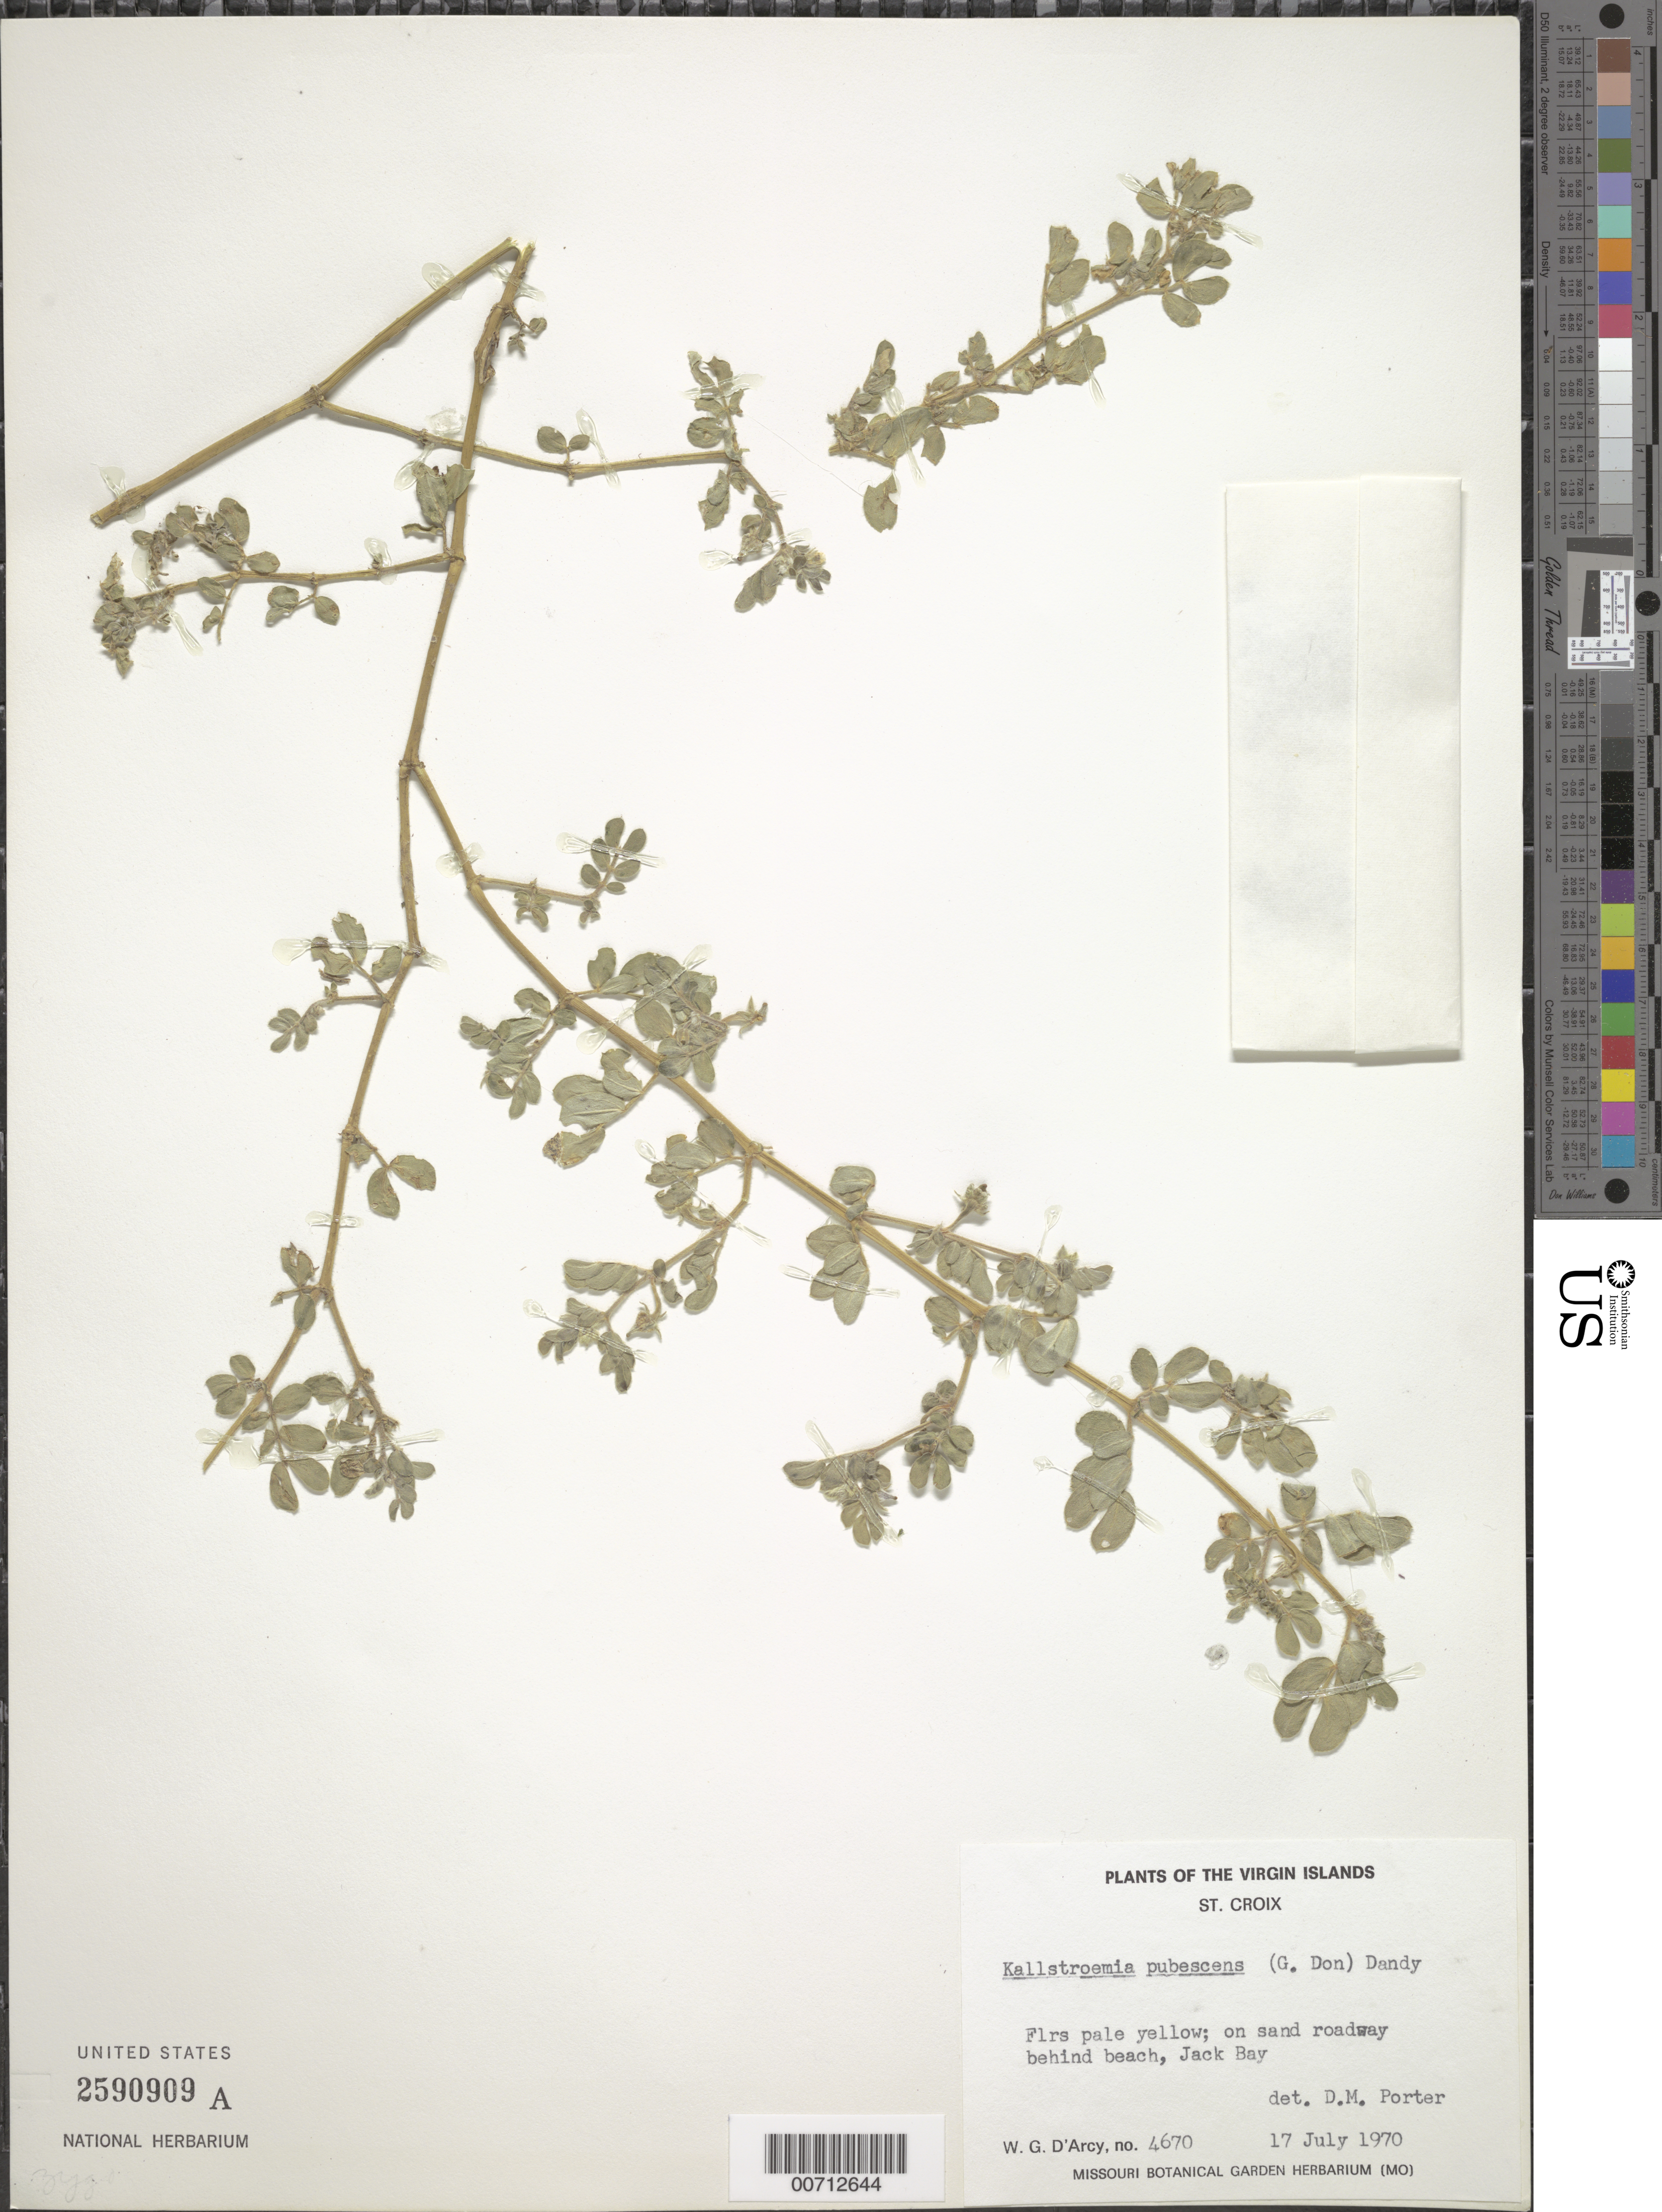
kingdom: Plantae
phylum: Tracheophyta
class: Magnoliopsida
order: Zygophyllales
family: Zygophyllaceae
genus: Kallstroemia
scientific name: Kallstroemia pubescens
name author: (G. Don) Dandy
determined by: Porter, D. M.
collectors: W. G. D'Arcy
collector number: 4670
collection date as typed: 17 Jul 1970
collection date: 1970-07-17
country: U.S. Virgin Islands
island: St. Croix Island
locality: Jack Bay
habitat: On sand roadway behind beach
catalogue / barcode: US 2590909A